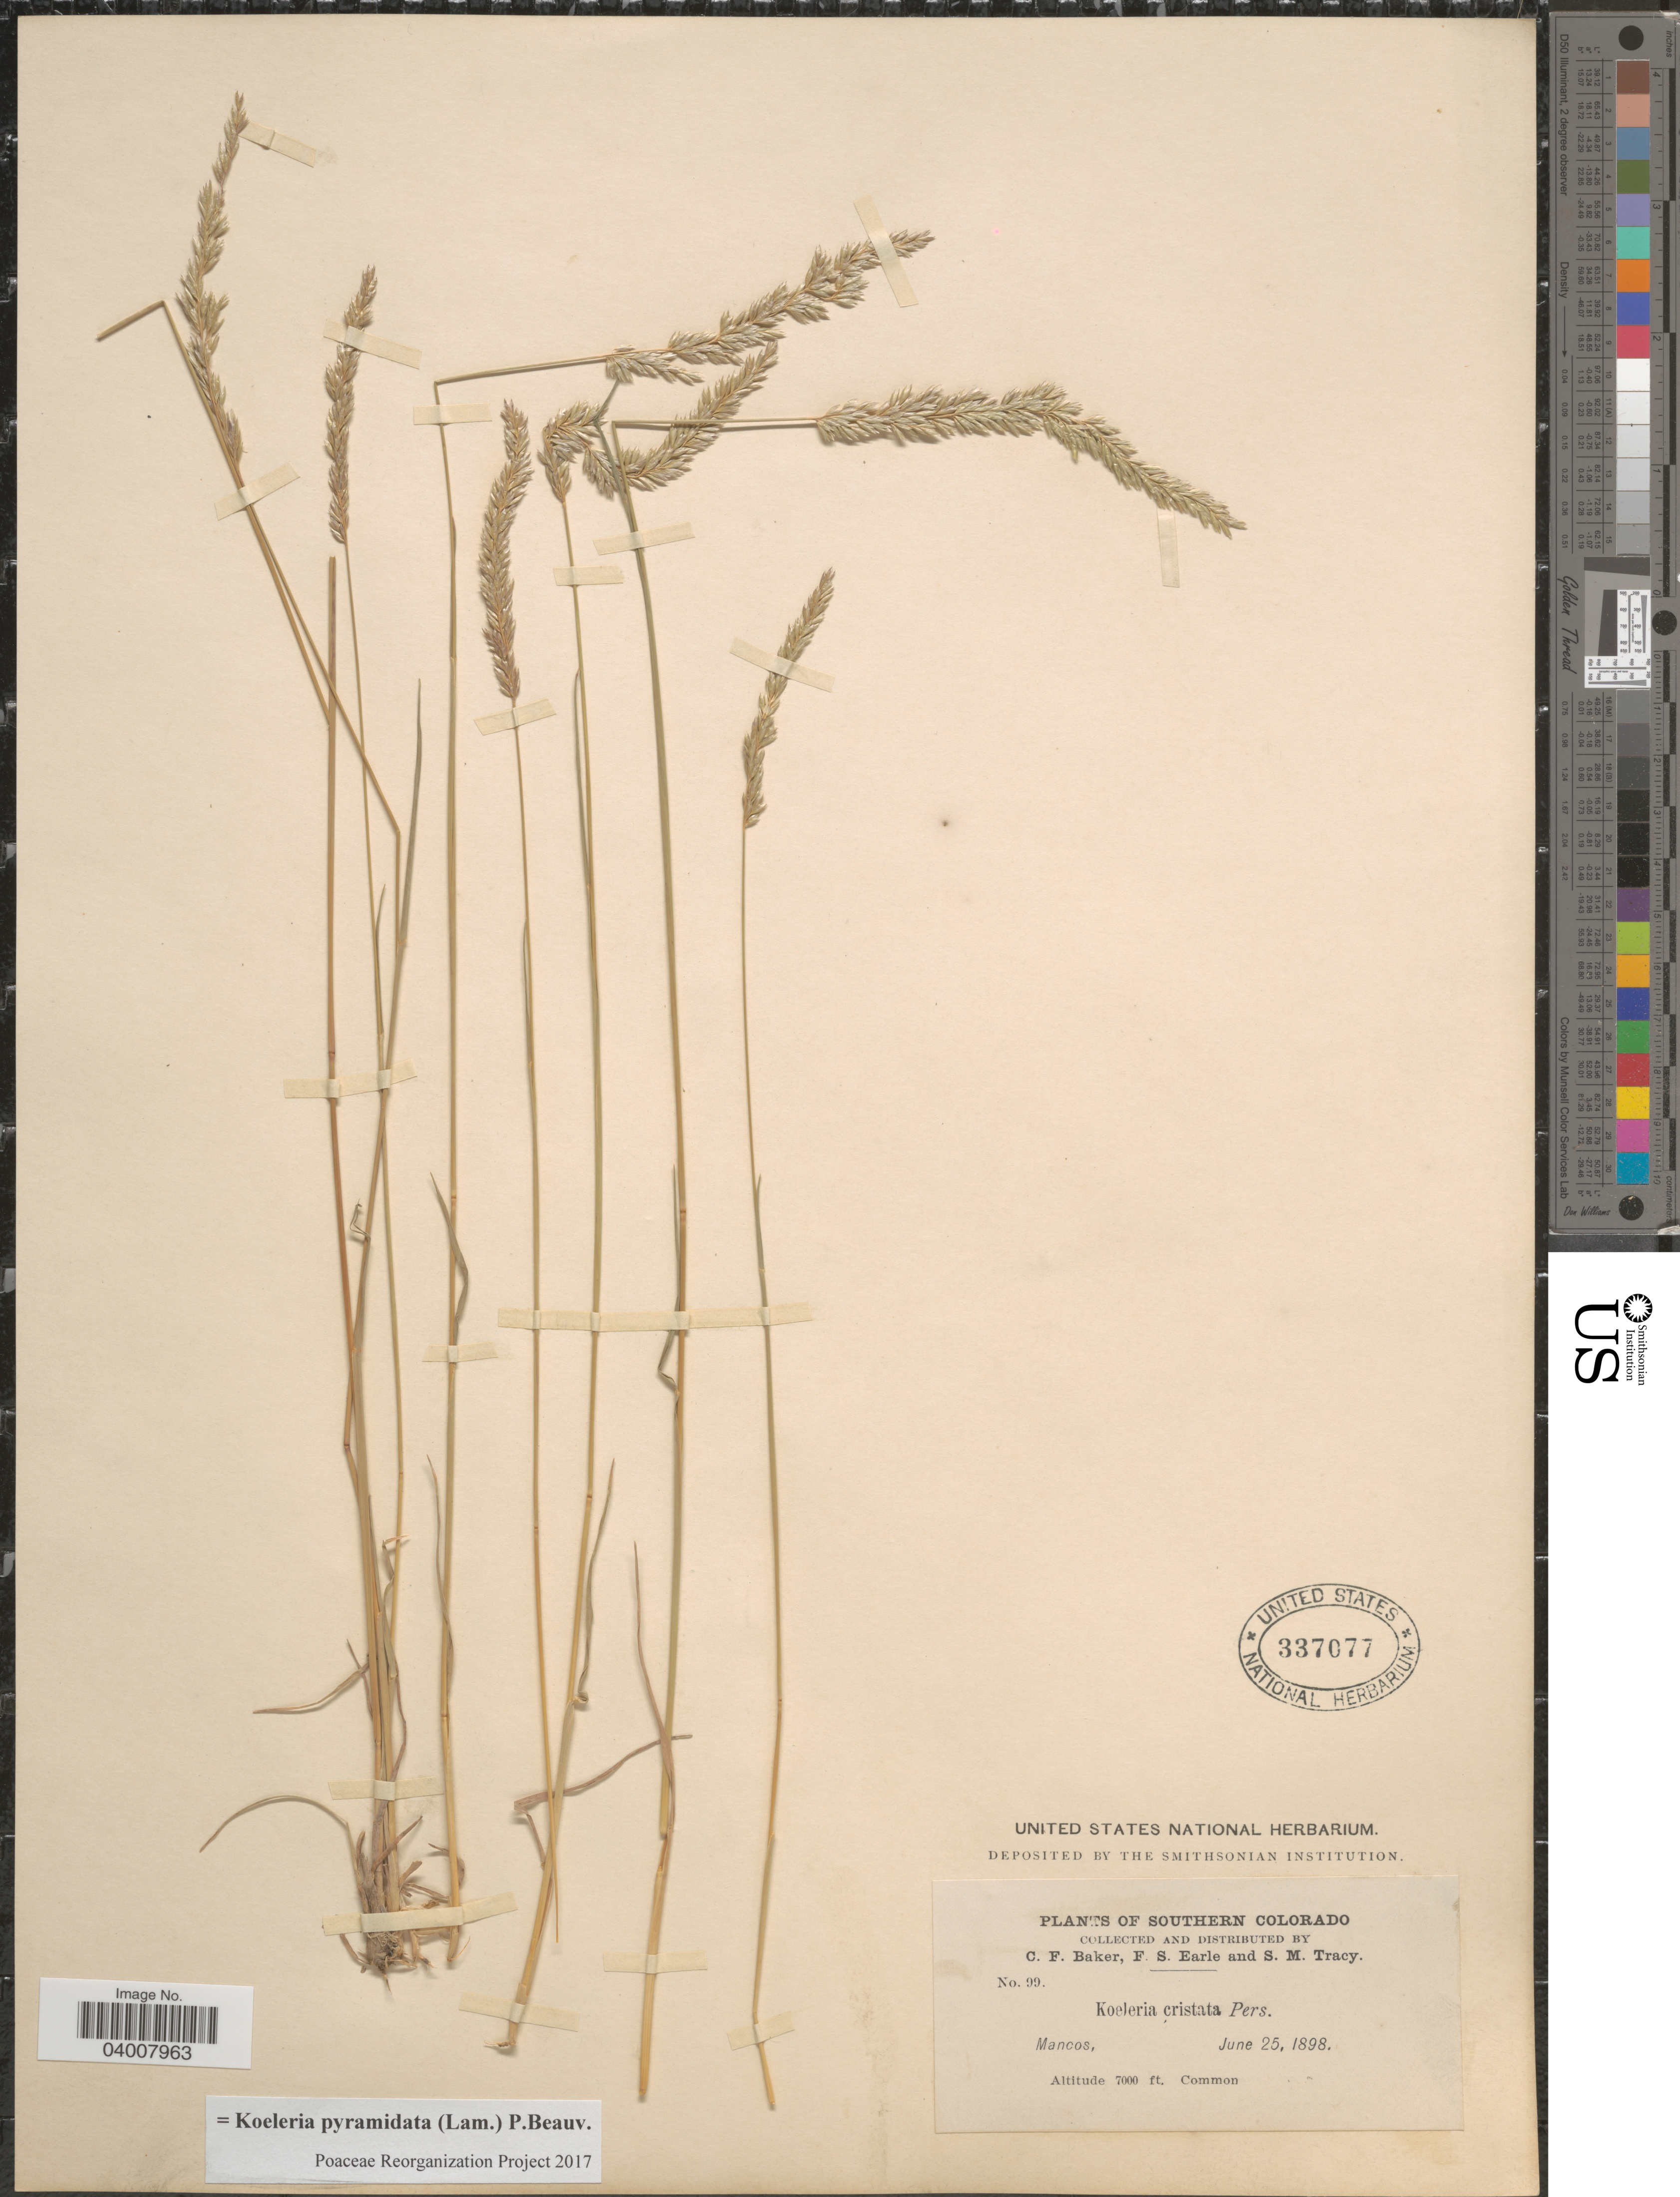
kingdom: Plantae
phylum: Tracheophyta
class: Liliopsida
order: Poales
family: Poaceae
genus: Koeleria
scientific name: Koeleria pyramidata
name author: (Lam.) P. Beauv.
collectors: C. F. Baker, F. S. Earle & S. M. Tracy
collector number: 99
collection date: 1898-06-25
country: United States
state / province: Colorado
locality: Southern Colorado. Mancos.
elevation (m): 2134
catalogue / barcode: US 337077